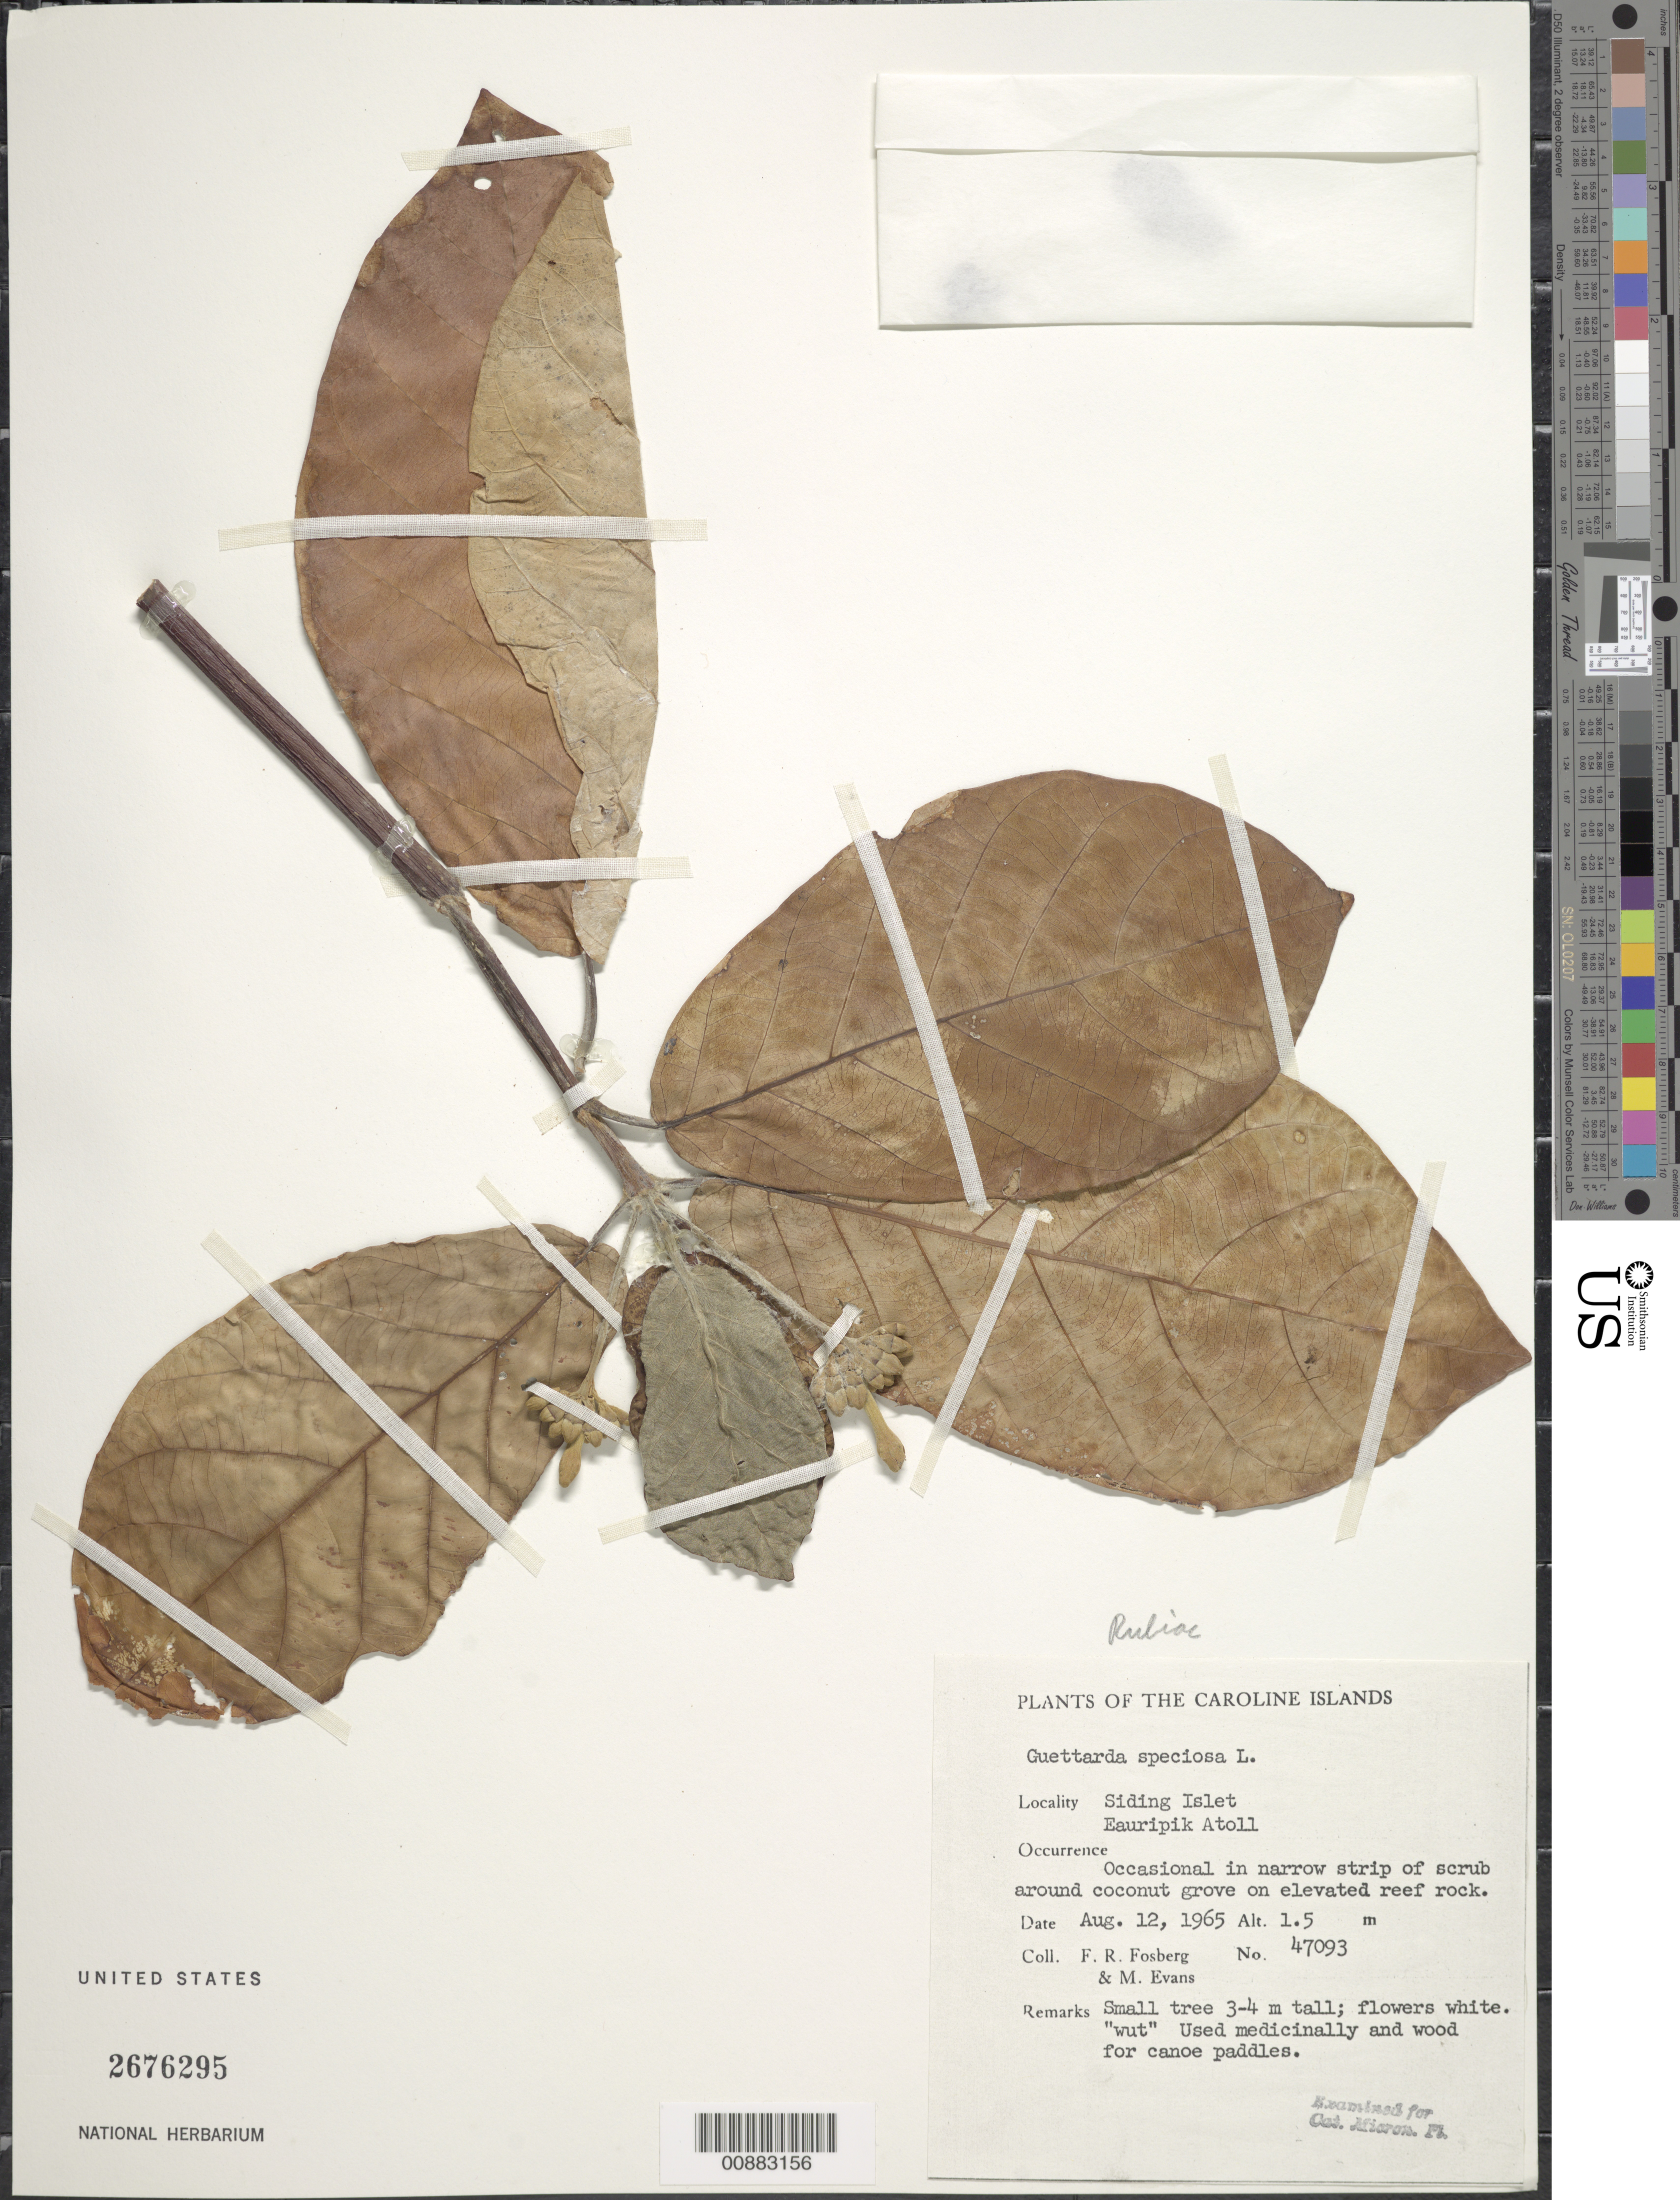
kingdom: Plantae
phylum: Tracheophyta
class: Magnoliopsida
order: Gentianales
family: Rubiaceae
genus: Guettarda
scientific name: Guettarda speciosa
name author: L.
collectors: F. R. Fosberg & M. Evans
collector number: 47093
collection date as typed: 12 Aug 1965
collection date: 1965-08-12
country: Micronesia, Federated States of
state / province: Yap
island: Eauripik Atoll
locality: Siding Islet, Eauripik*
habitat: occasioinal in narrow strip of scrub around coconut grove on elevated reef rock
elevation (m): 1.5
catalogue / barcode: US 2676295